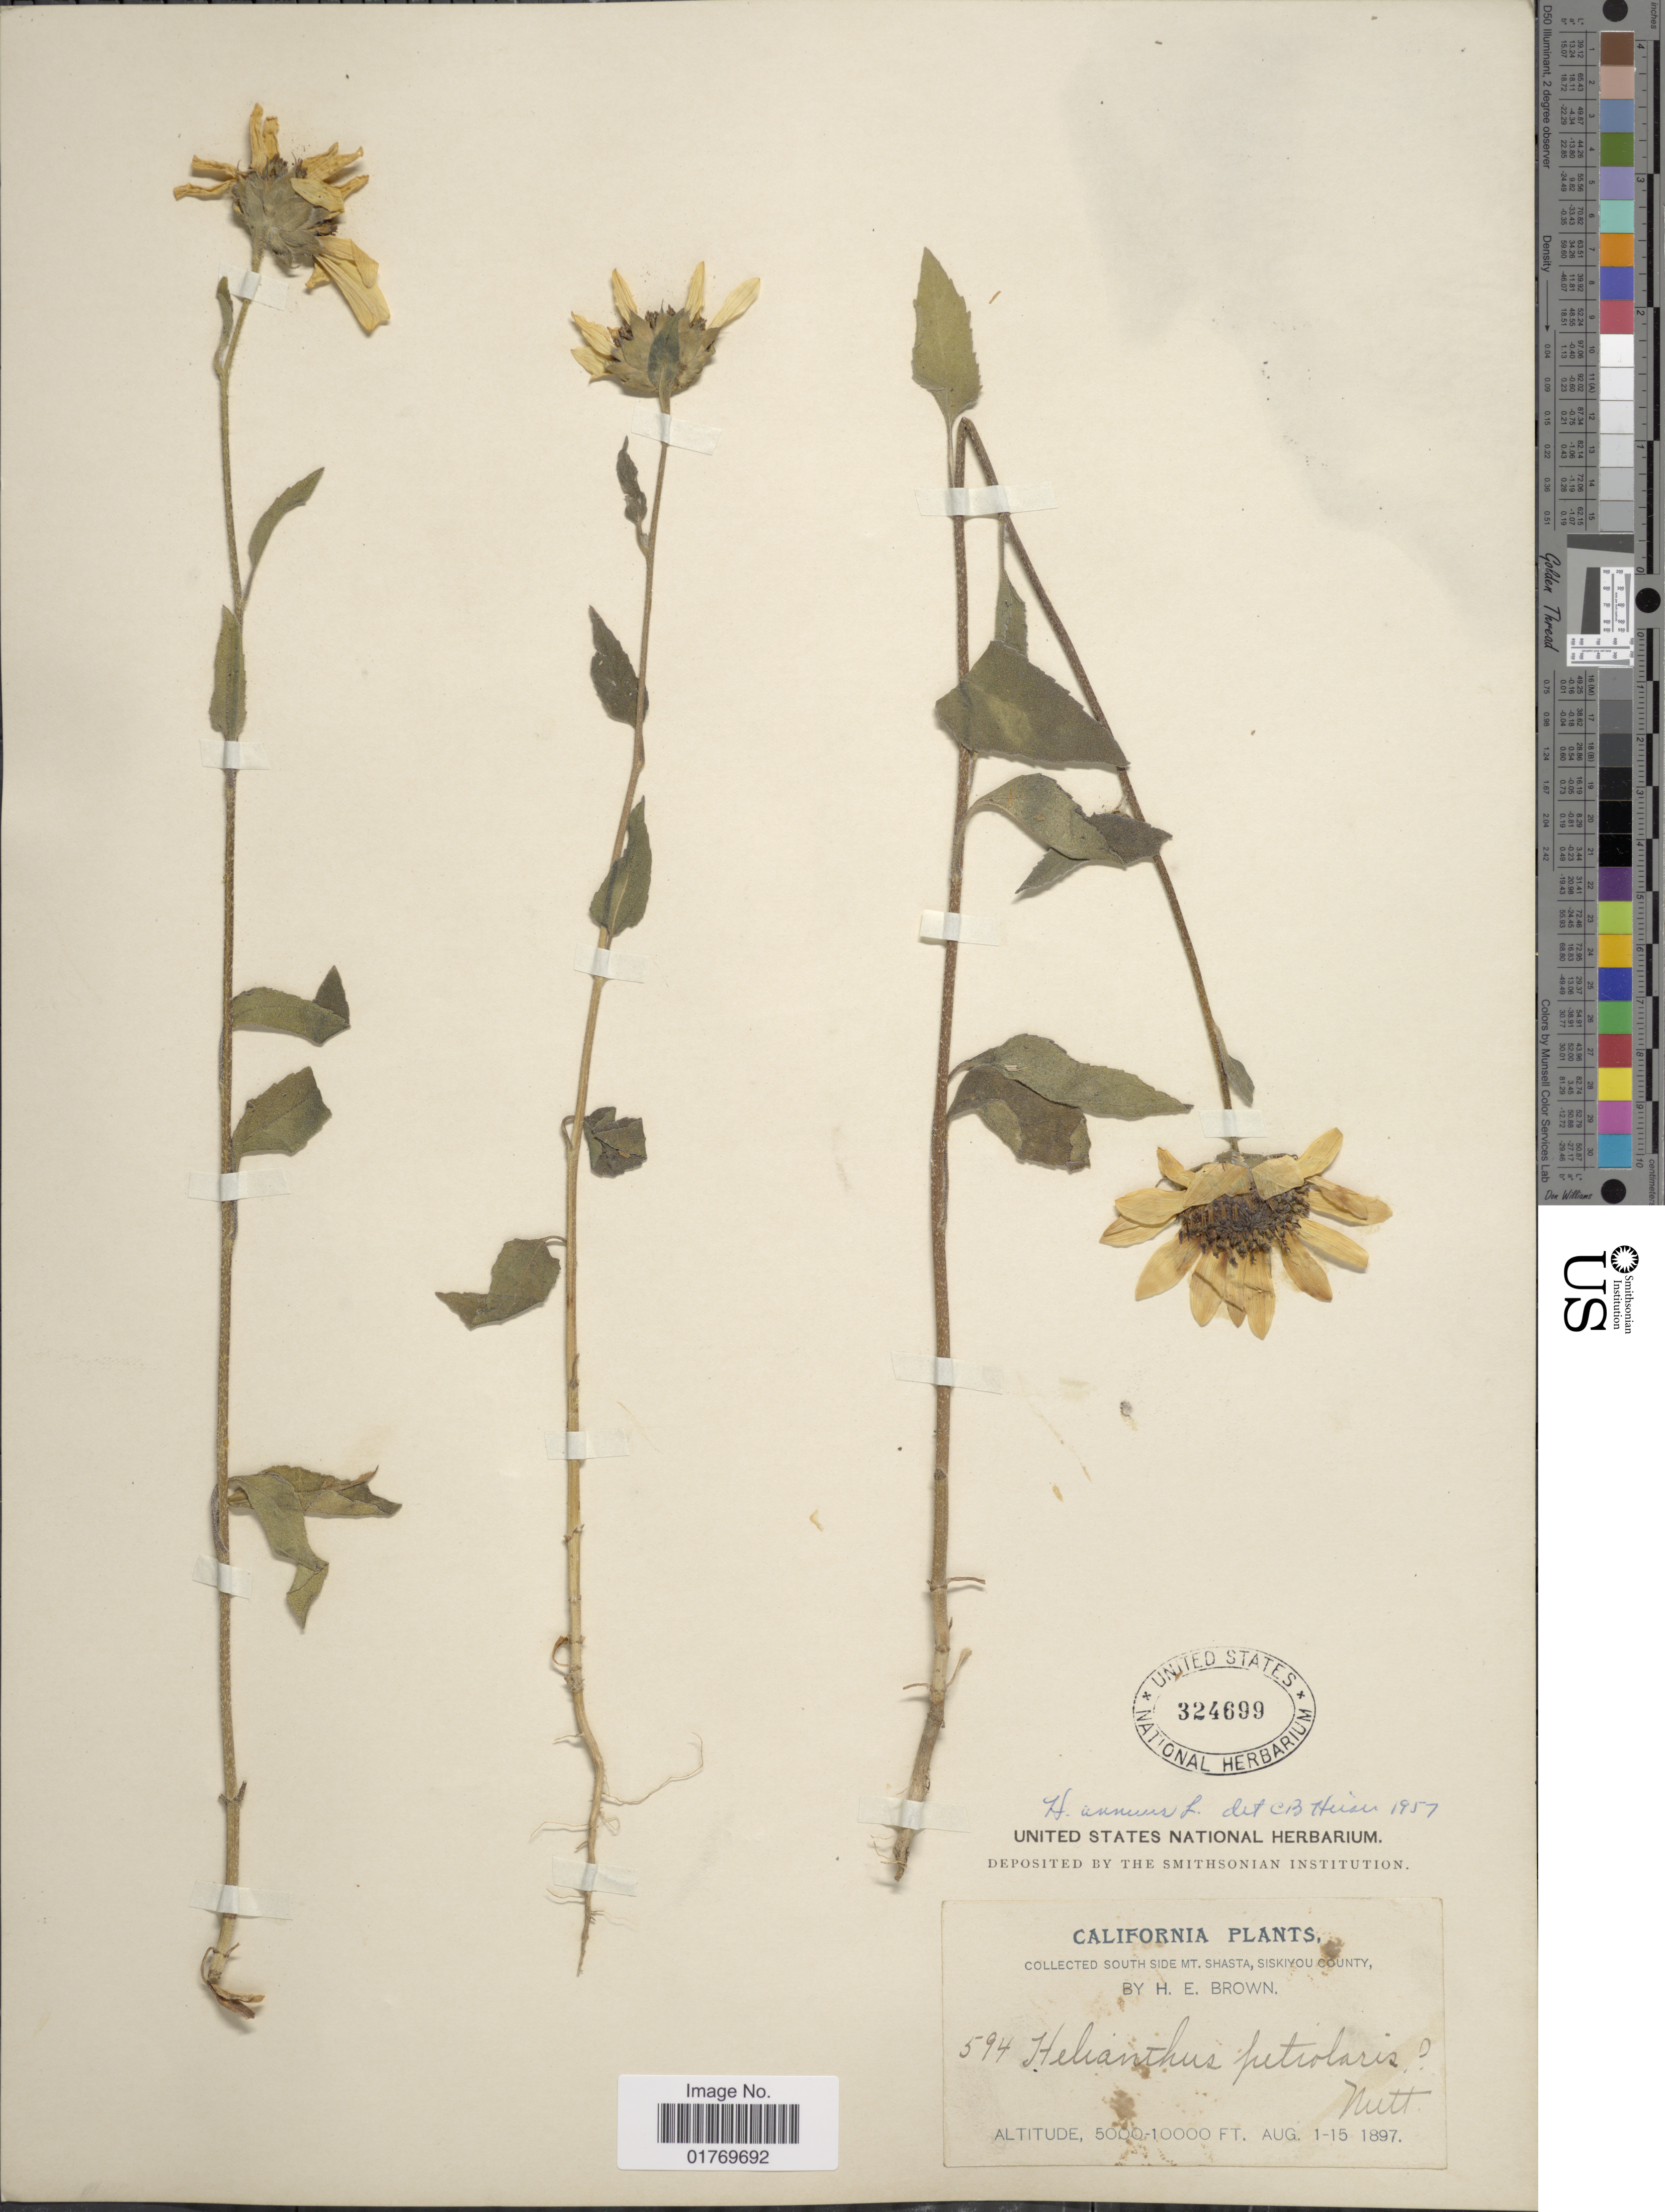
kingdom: Plantae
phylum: Tracheophyta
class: Magnoliopsida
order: Asterales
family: Asteraceae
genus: Helianthus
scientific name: Helianthus annuus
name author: L.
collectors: H. E. Brown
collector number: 594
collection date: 1897-08-01/1897-08-15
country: United States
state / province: California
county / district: Siskiyou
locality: South Side Mt. Shasta, Siskiyou County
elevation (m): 1524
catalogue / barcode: US 324699